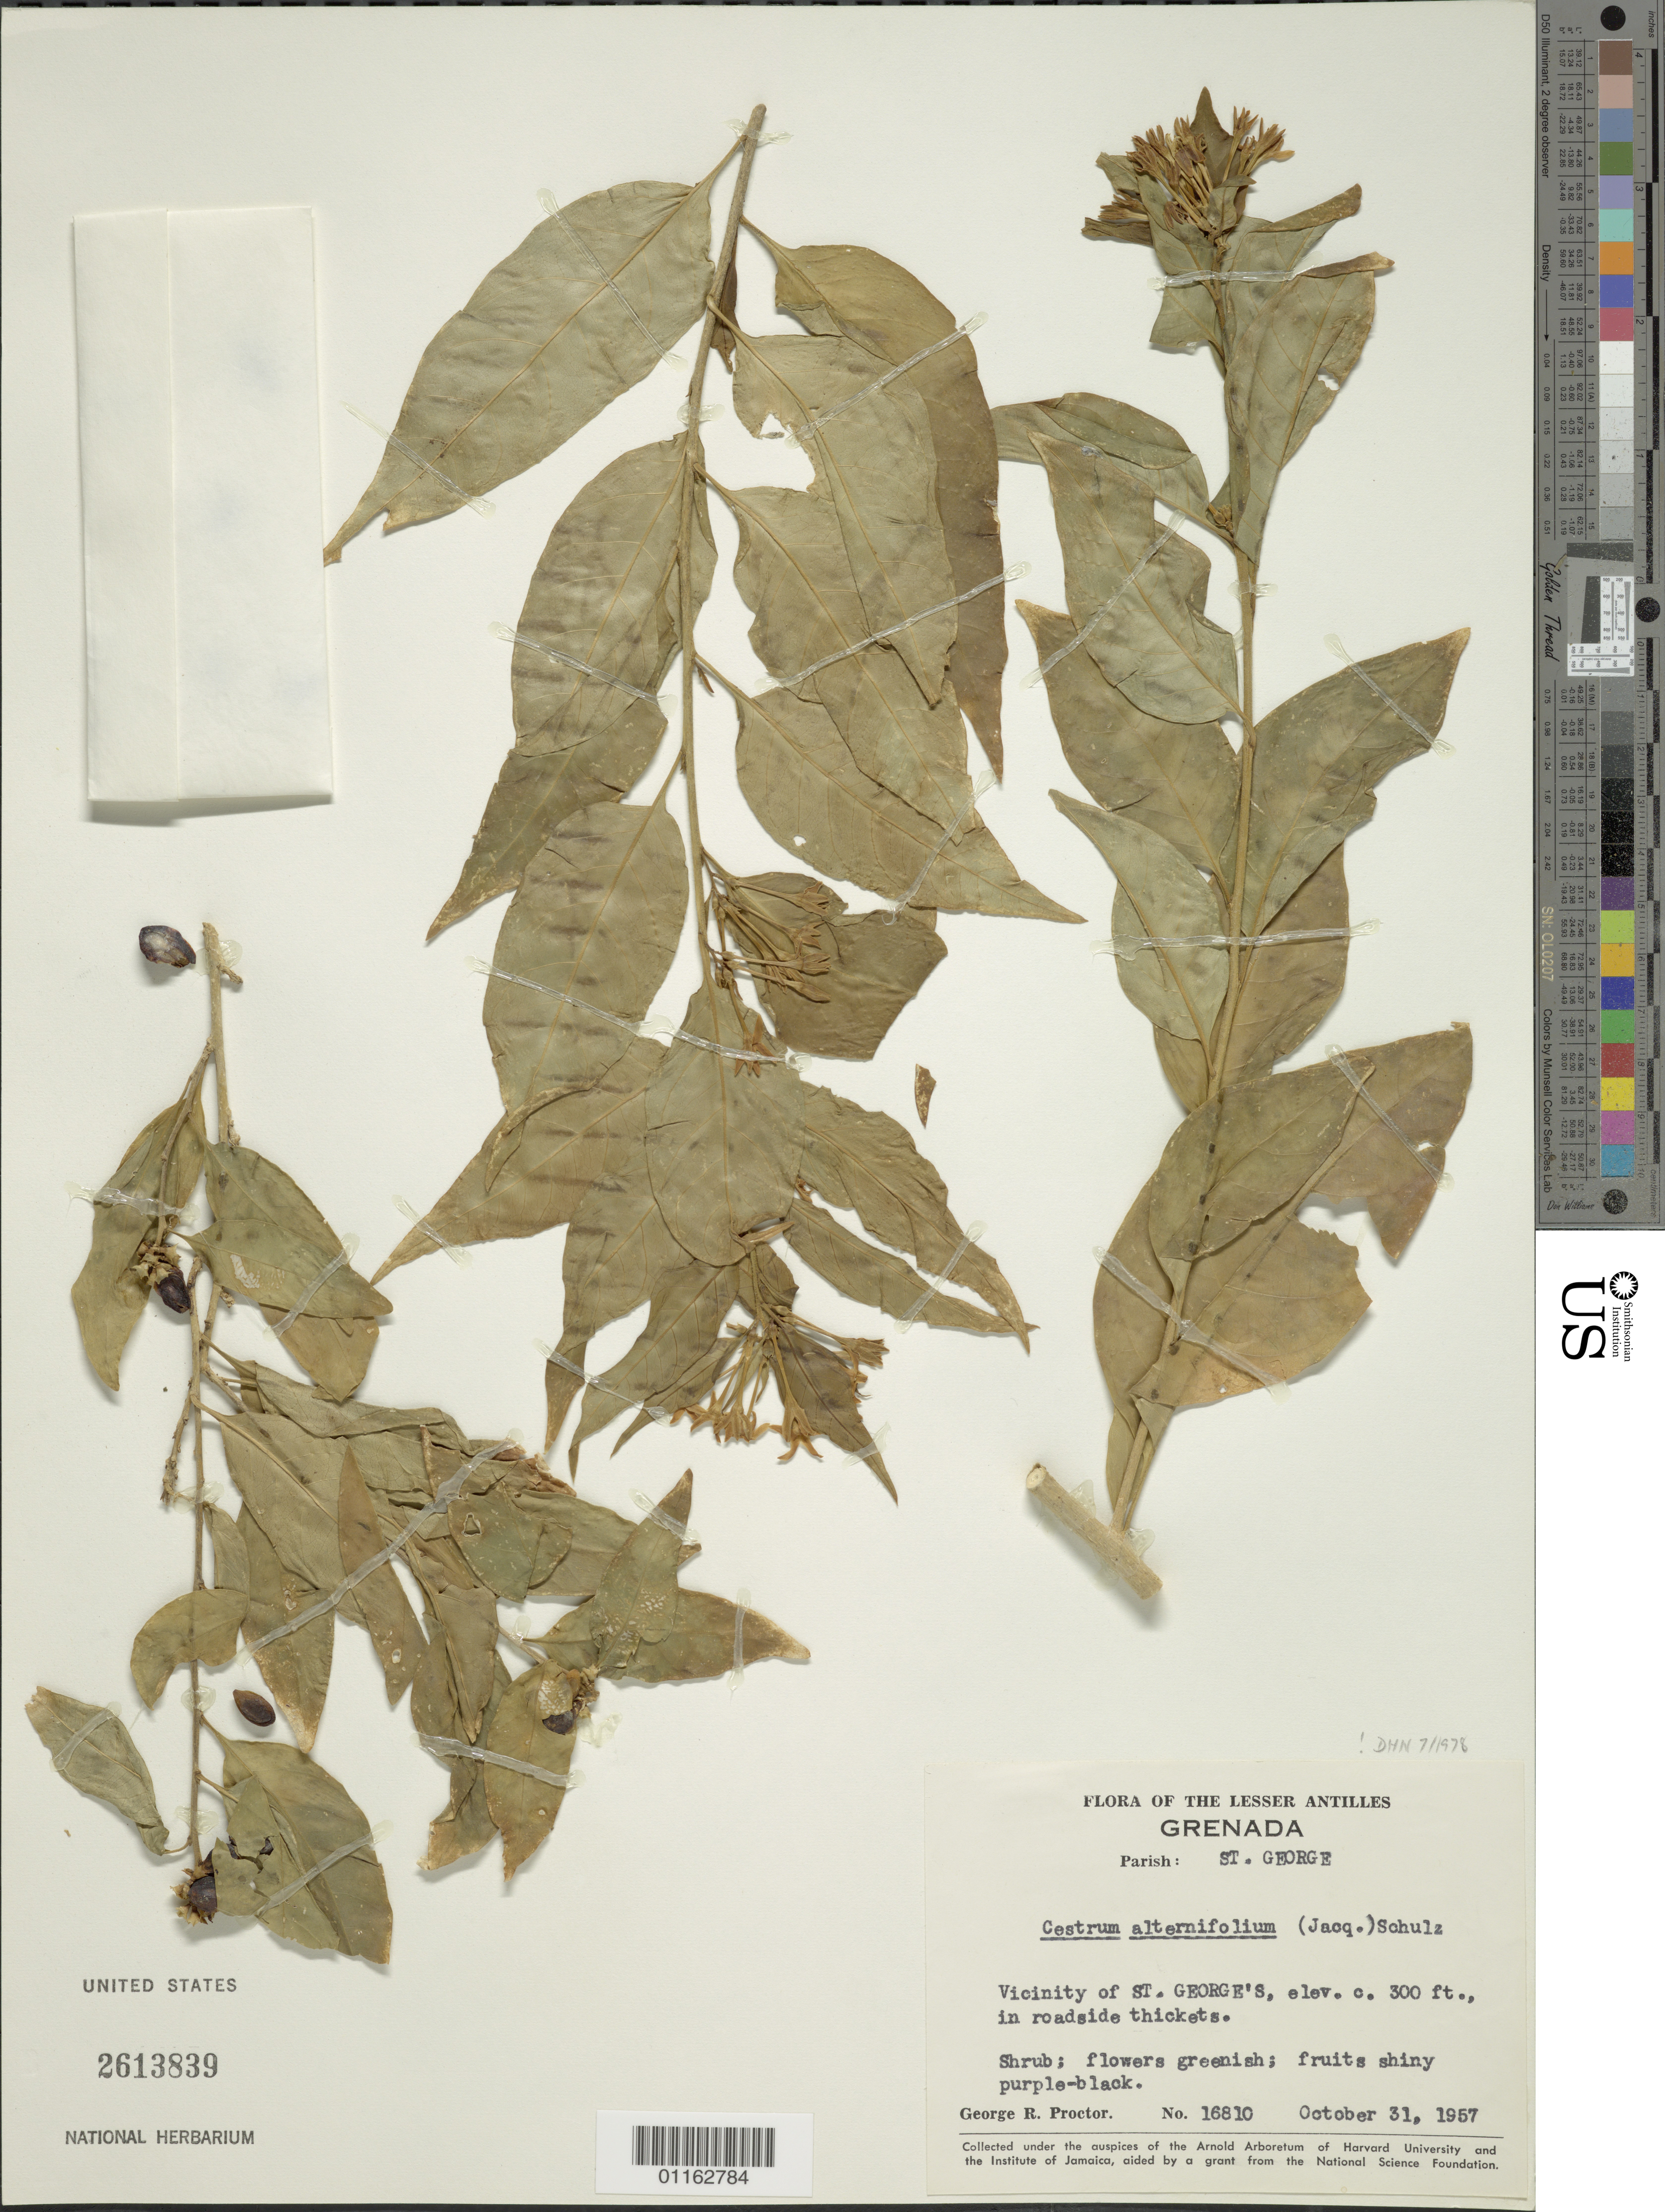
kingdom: Plantae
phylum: Tracheophyta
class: Magnoliopsida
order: Solanales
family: Solanaceae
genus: Cestrum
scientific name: Cestrum alternifolium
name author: (Jacq.) O.E. Schulz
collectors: G. R. Proctor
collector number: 16810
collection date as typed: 31 Sep 1957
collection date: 1957-09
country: Grenada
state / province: Saint George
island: Grenada I.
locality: in roadside thickets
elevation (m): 91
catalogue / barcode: US 2613839